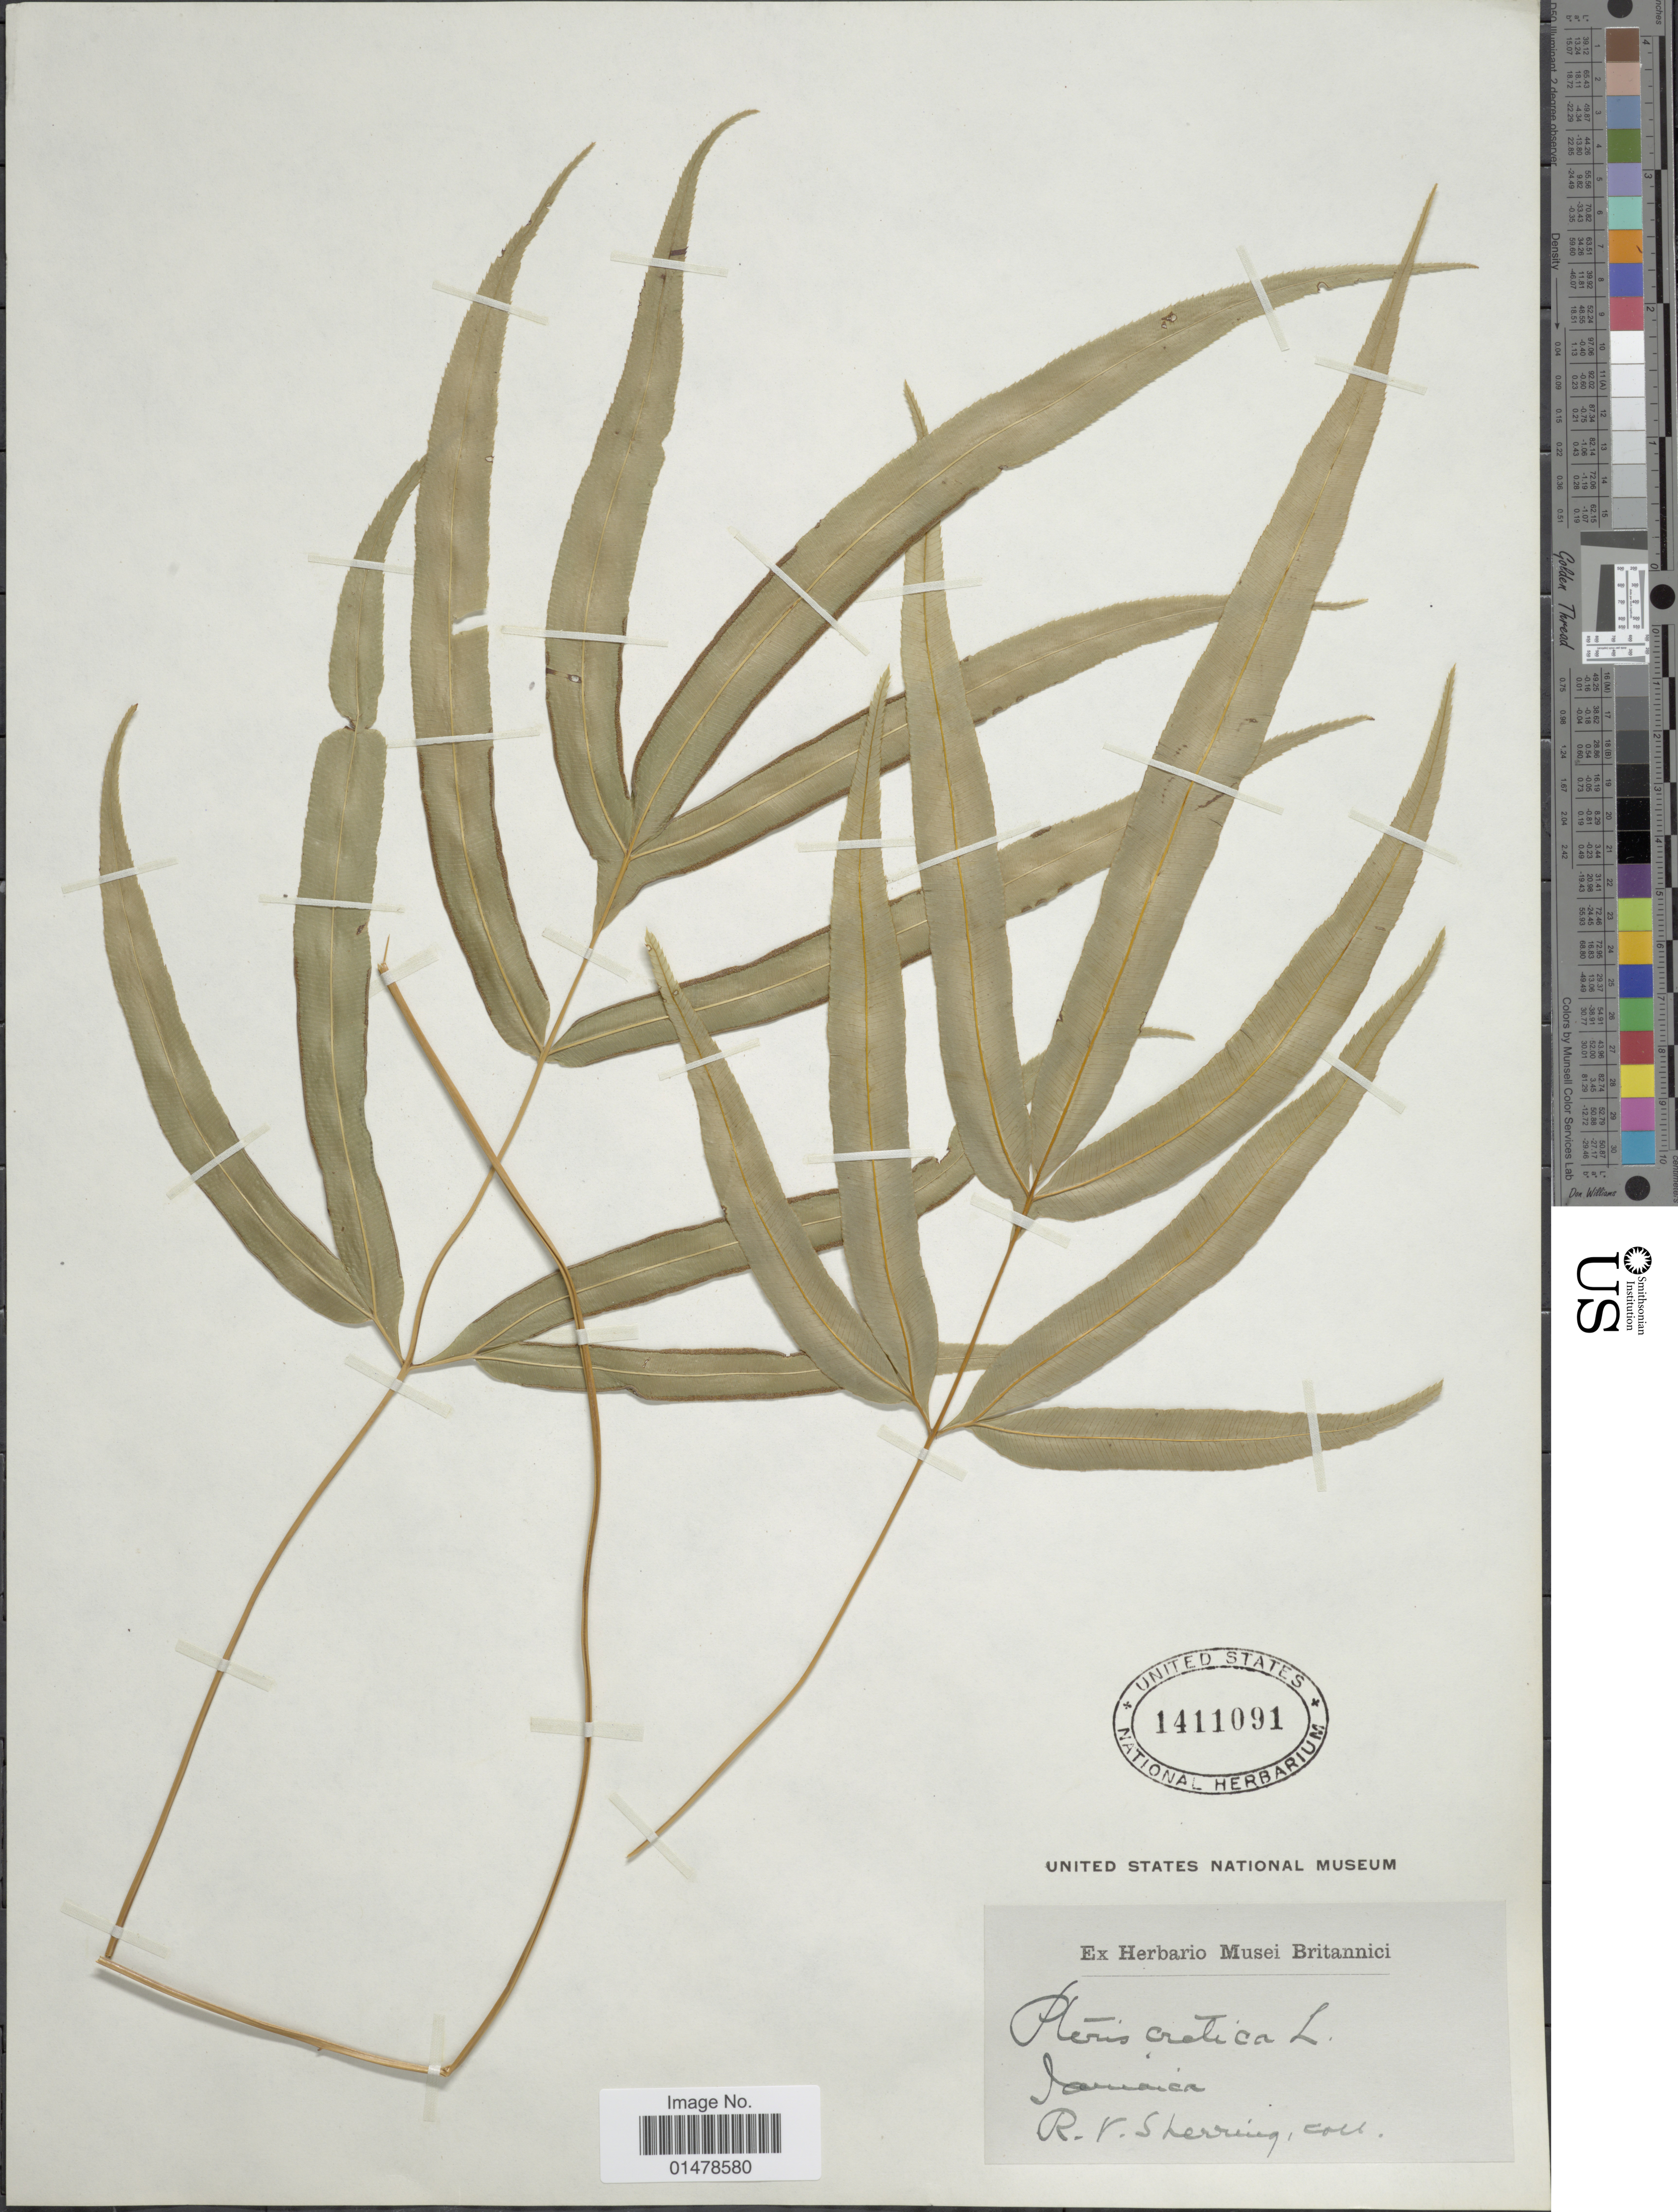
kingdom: Plantae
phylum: Tracheophyta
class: Polypodiopsida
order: Polypodiales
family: Pteridaceae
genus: Pteris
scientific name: Pteris cretica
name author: L.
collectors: R. Sherring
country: Jamaica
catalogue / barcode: US 1411091